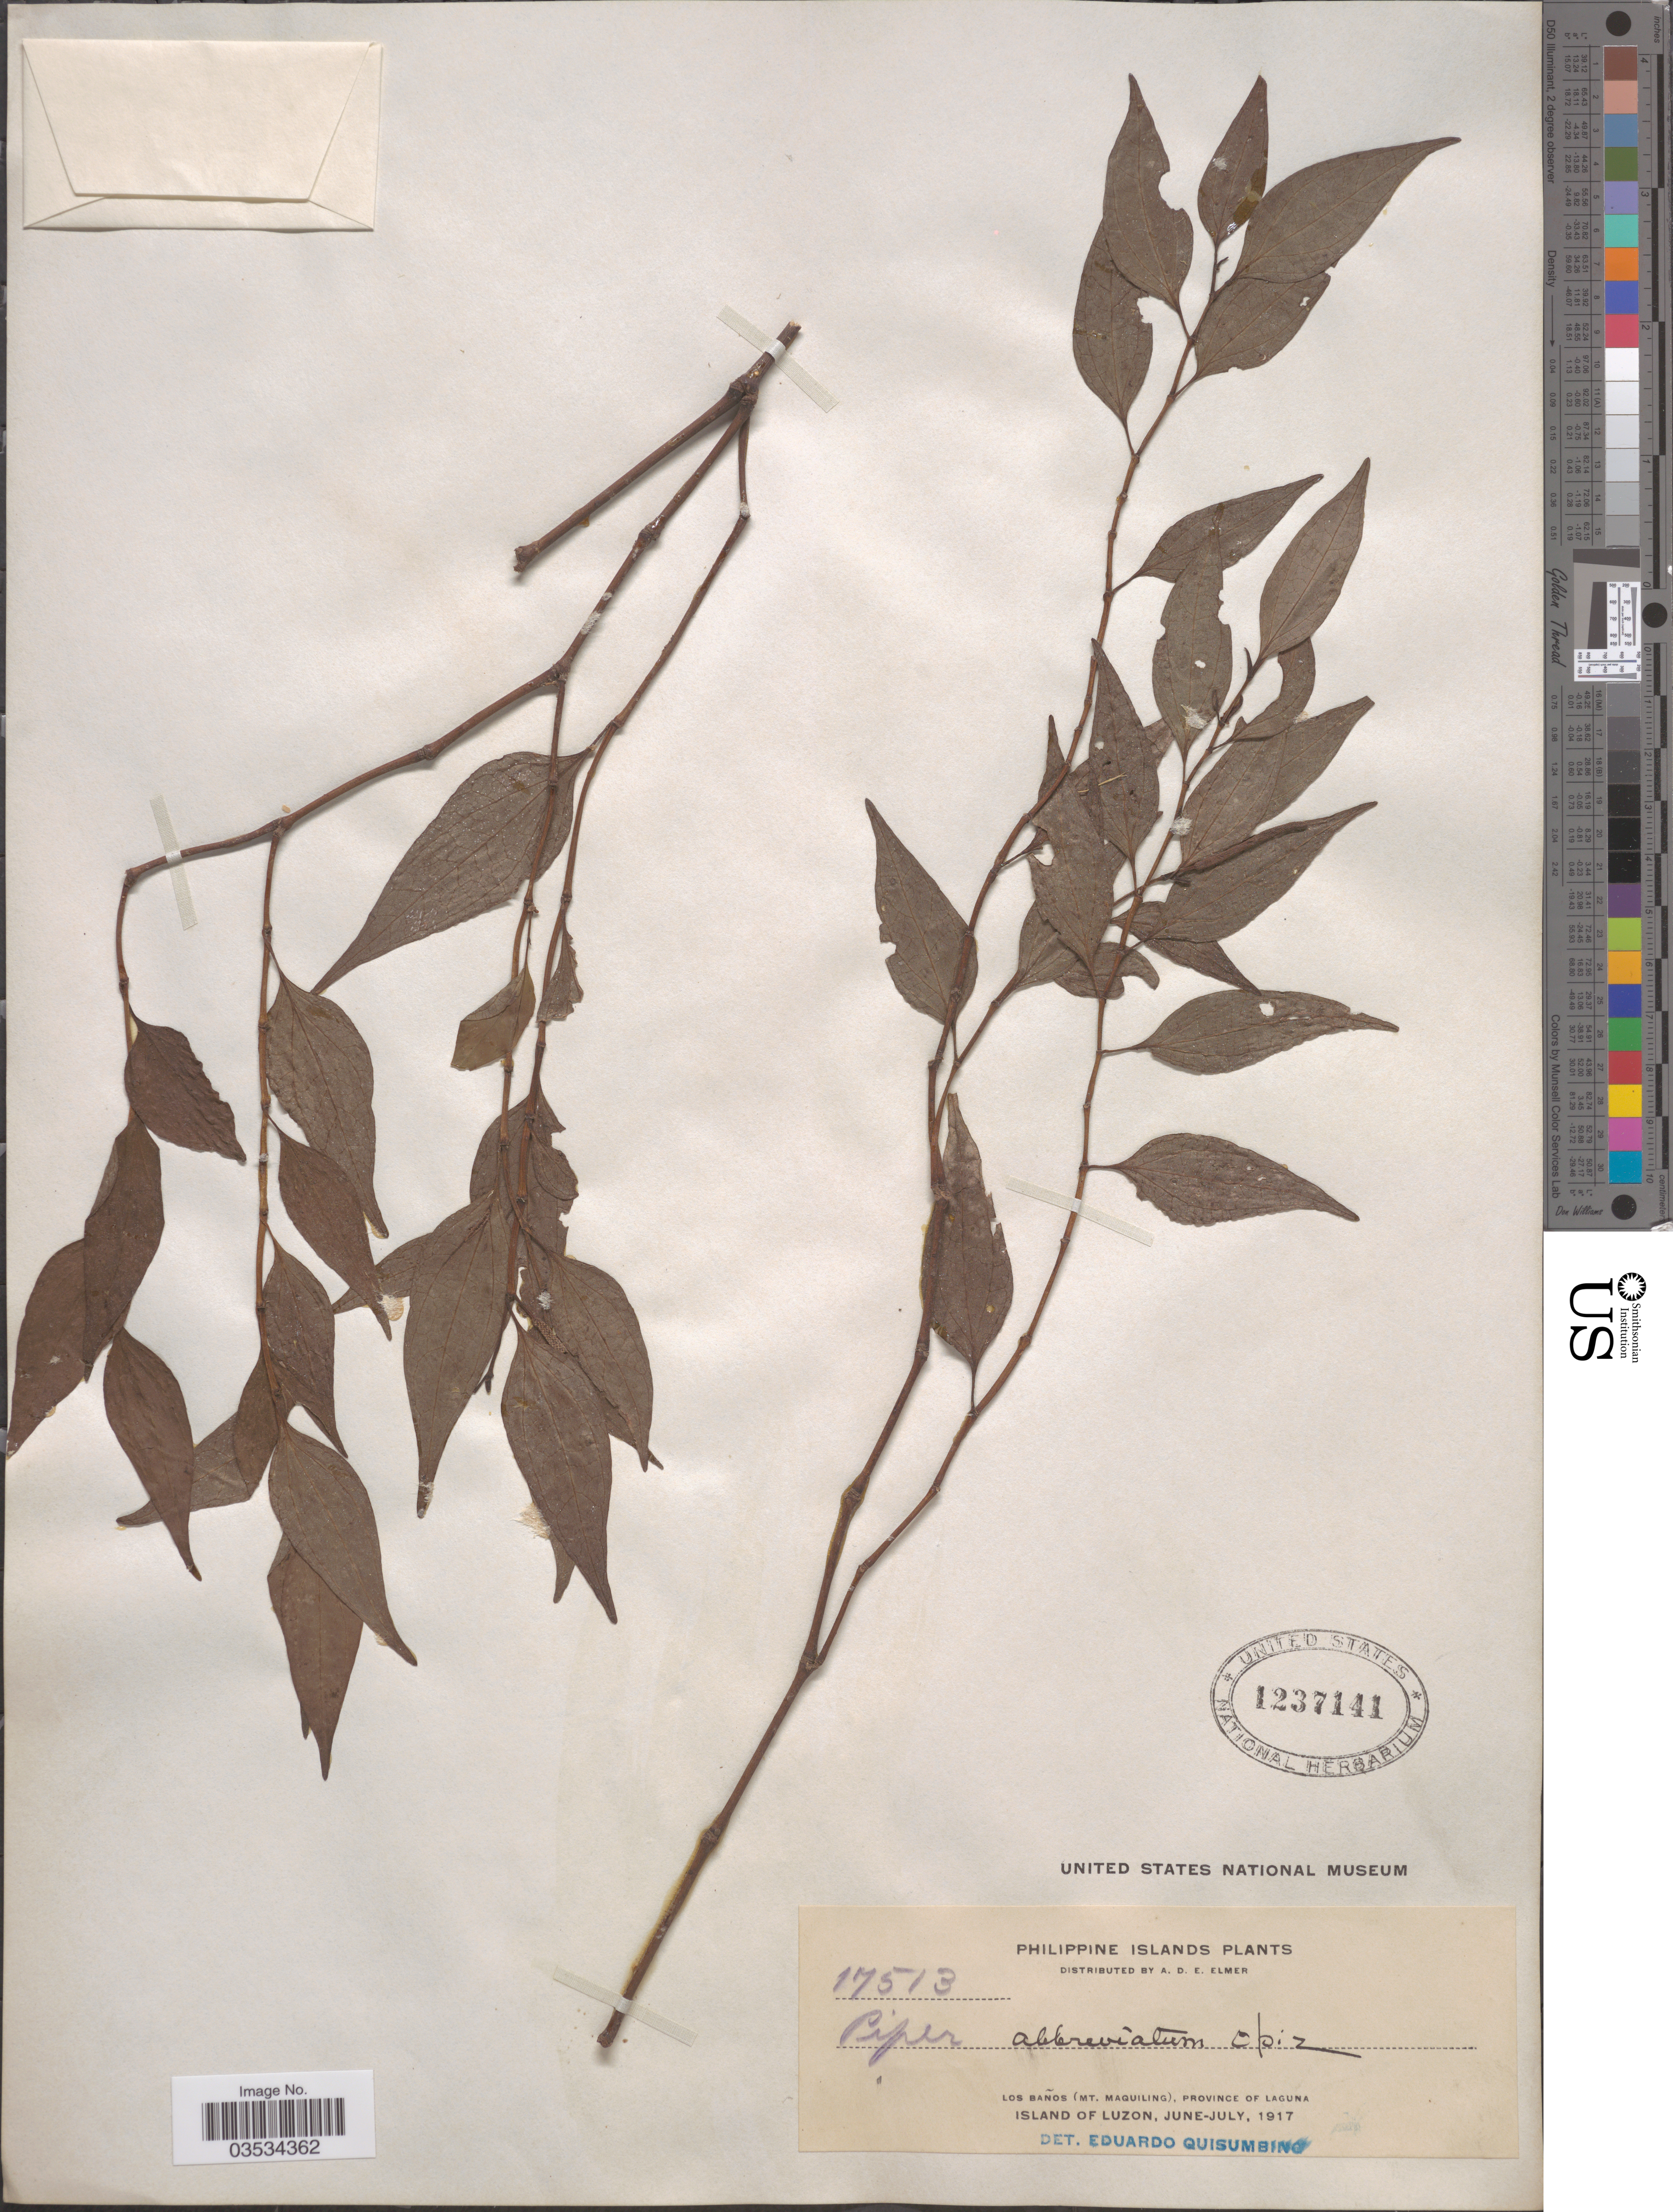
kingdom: Plantae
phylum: Tracheophyta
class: Magnoliopsida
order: Piperales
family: Piperaceae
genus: Piper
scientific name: Piper abbreviatum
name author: Opiz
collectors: A. D. E. Elmer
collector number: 17513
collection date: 1917-06/1917-07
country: Philippines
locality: Philippine Islands. Los Baños (Mt. Maquiling), Province of Laguna. Island of Luzon.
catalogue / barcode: US 1237141